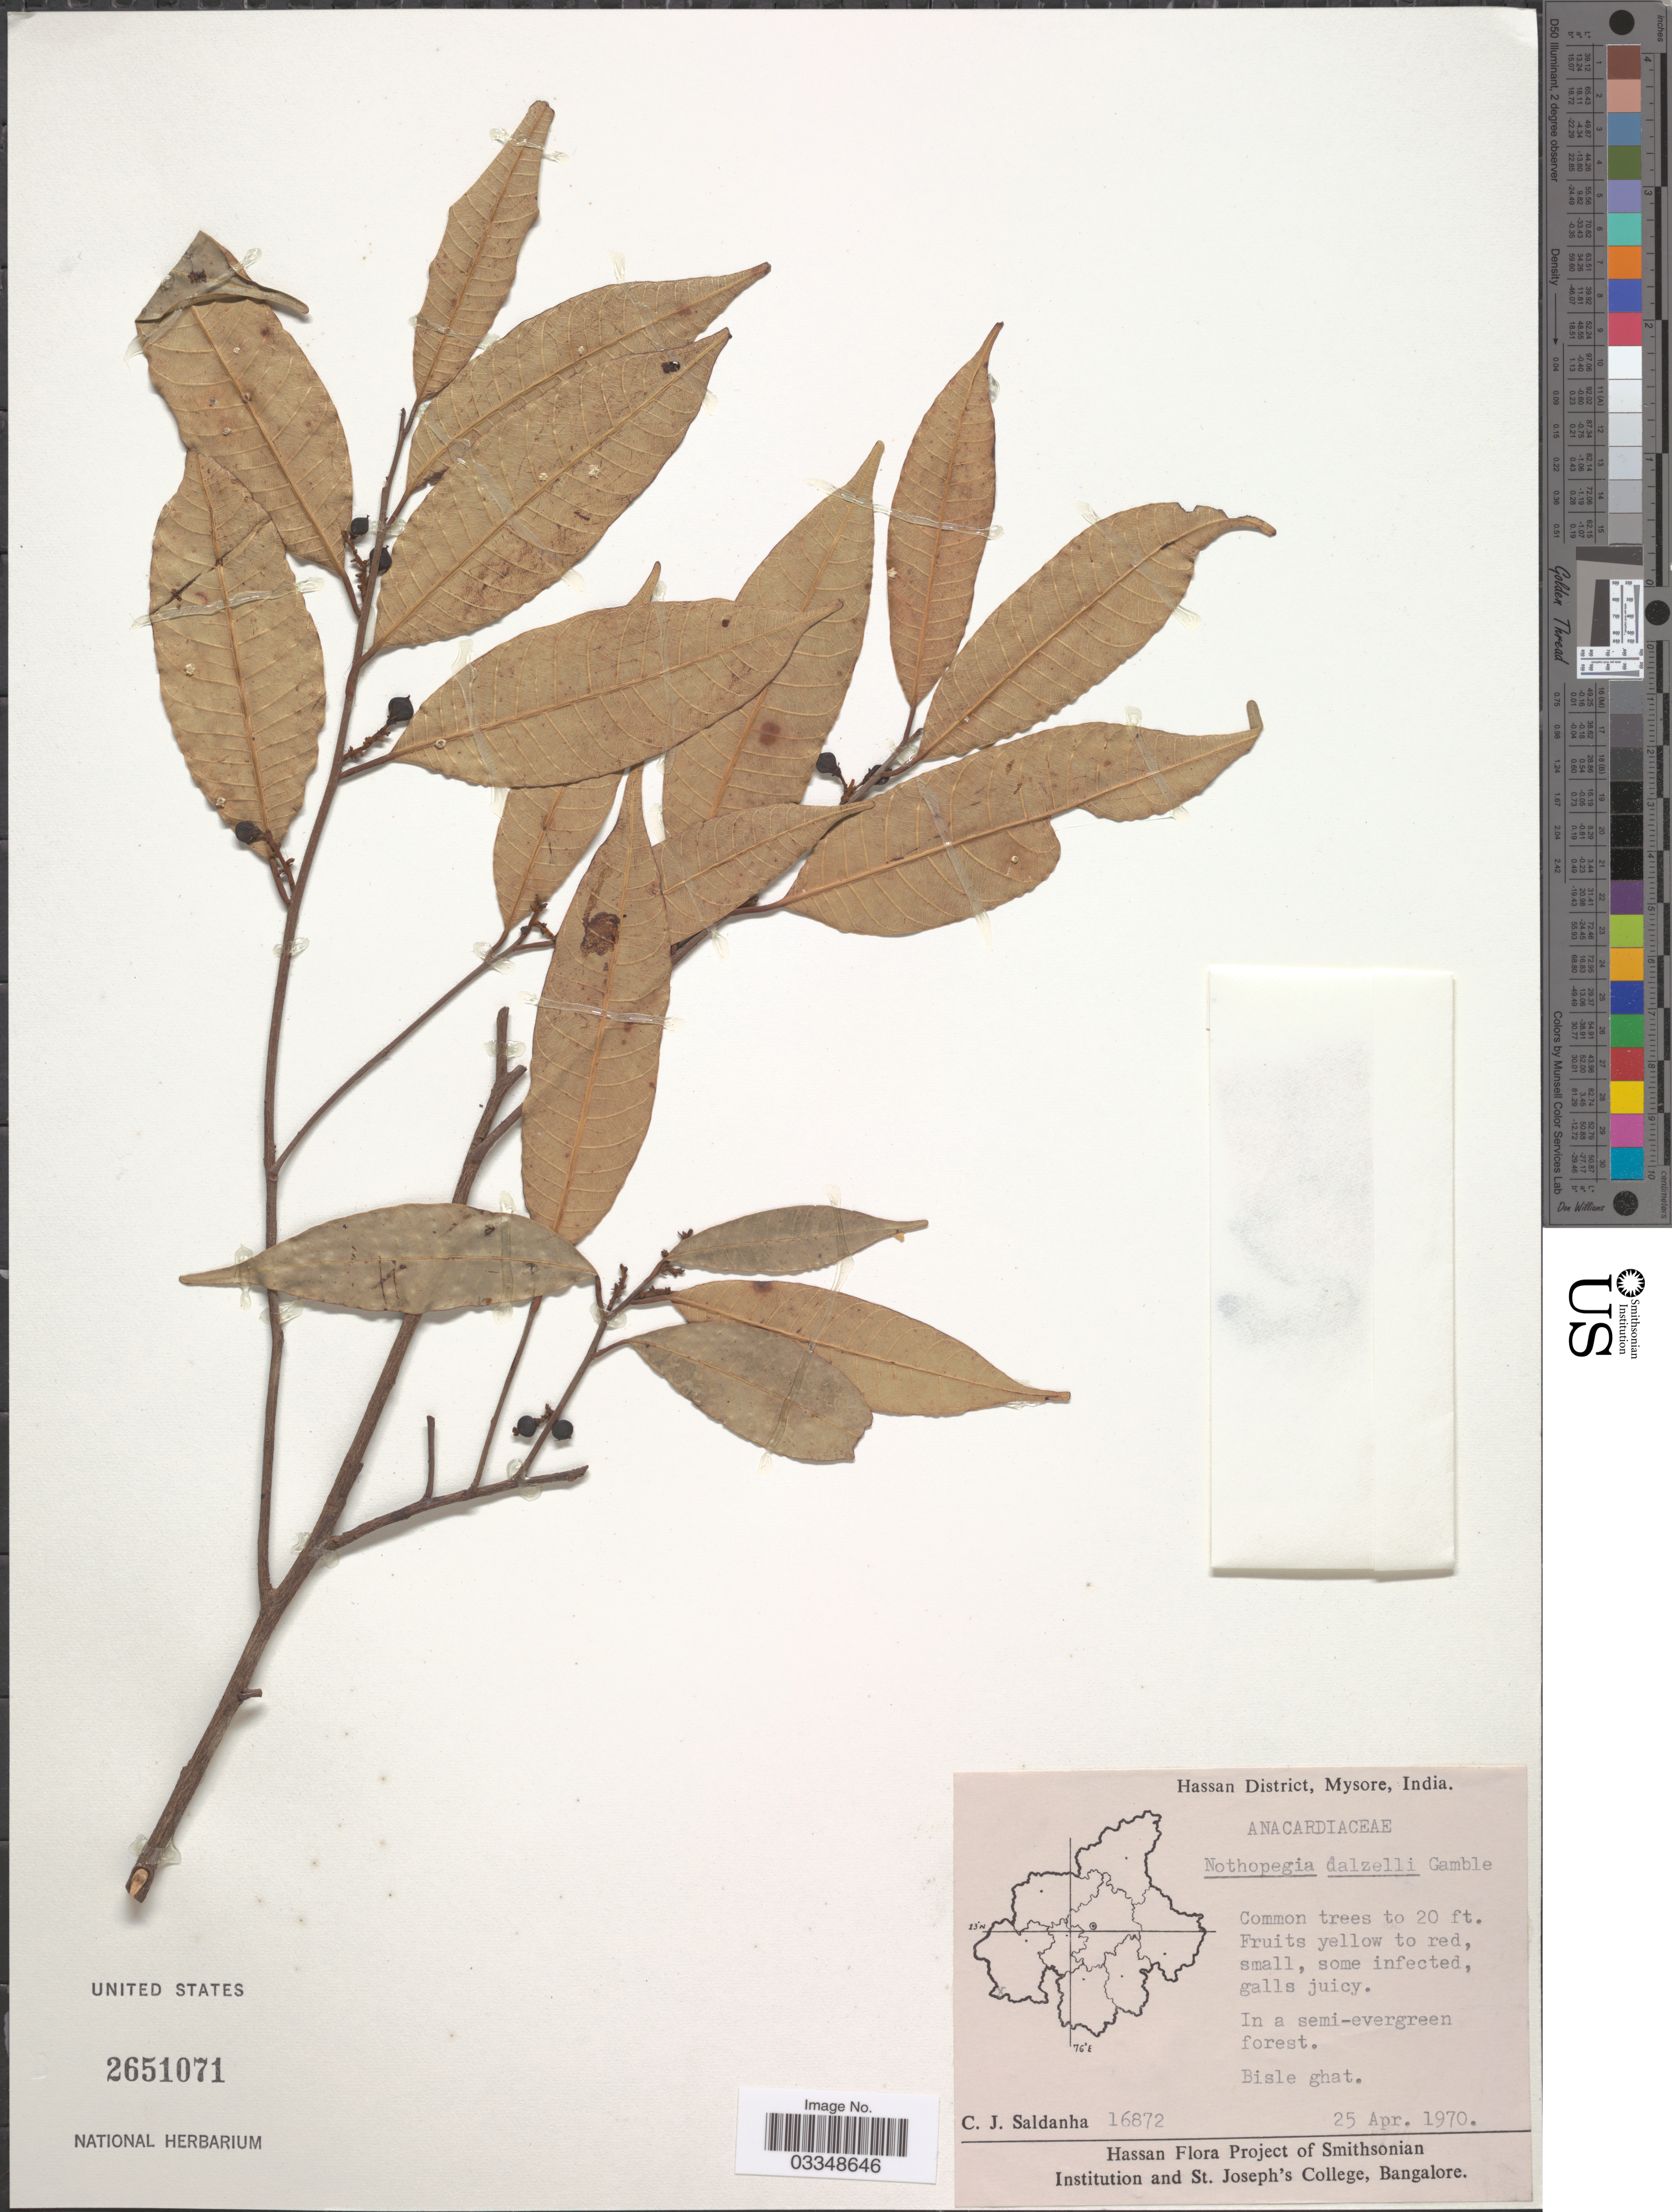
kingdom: Plantae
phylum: Tracheophyta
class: Magnoliopsida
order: Sapindales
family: Anacardiaceae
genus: Nothopegia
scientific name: Nothopegia dalzellii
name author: Gamble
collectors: C. J. Saldanha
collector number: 16872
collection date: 1970-04-25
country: India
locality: Hassan District, Mysore. Bisle ghat.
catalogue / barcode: US 2651071